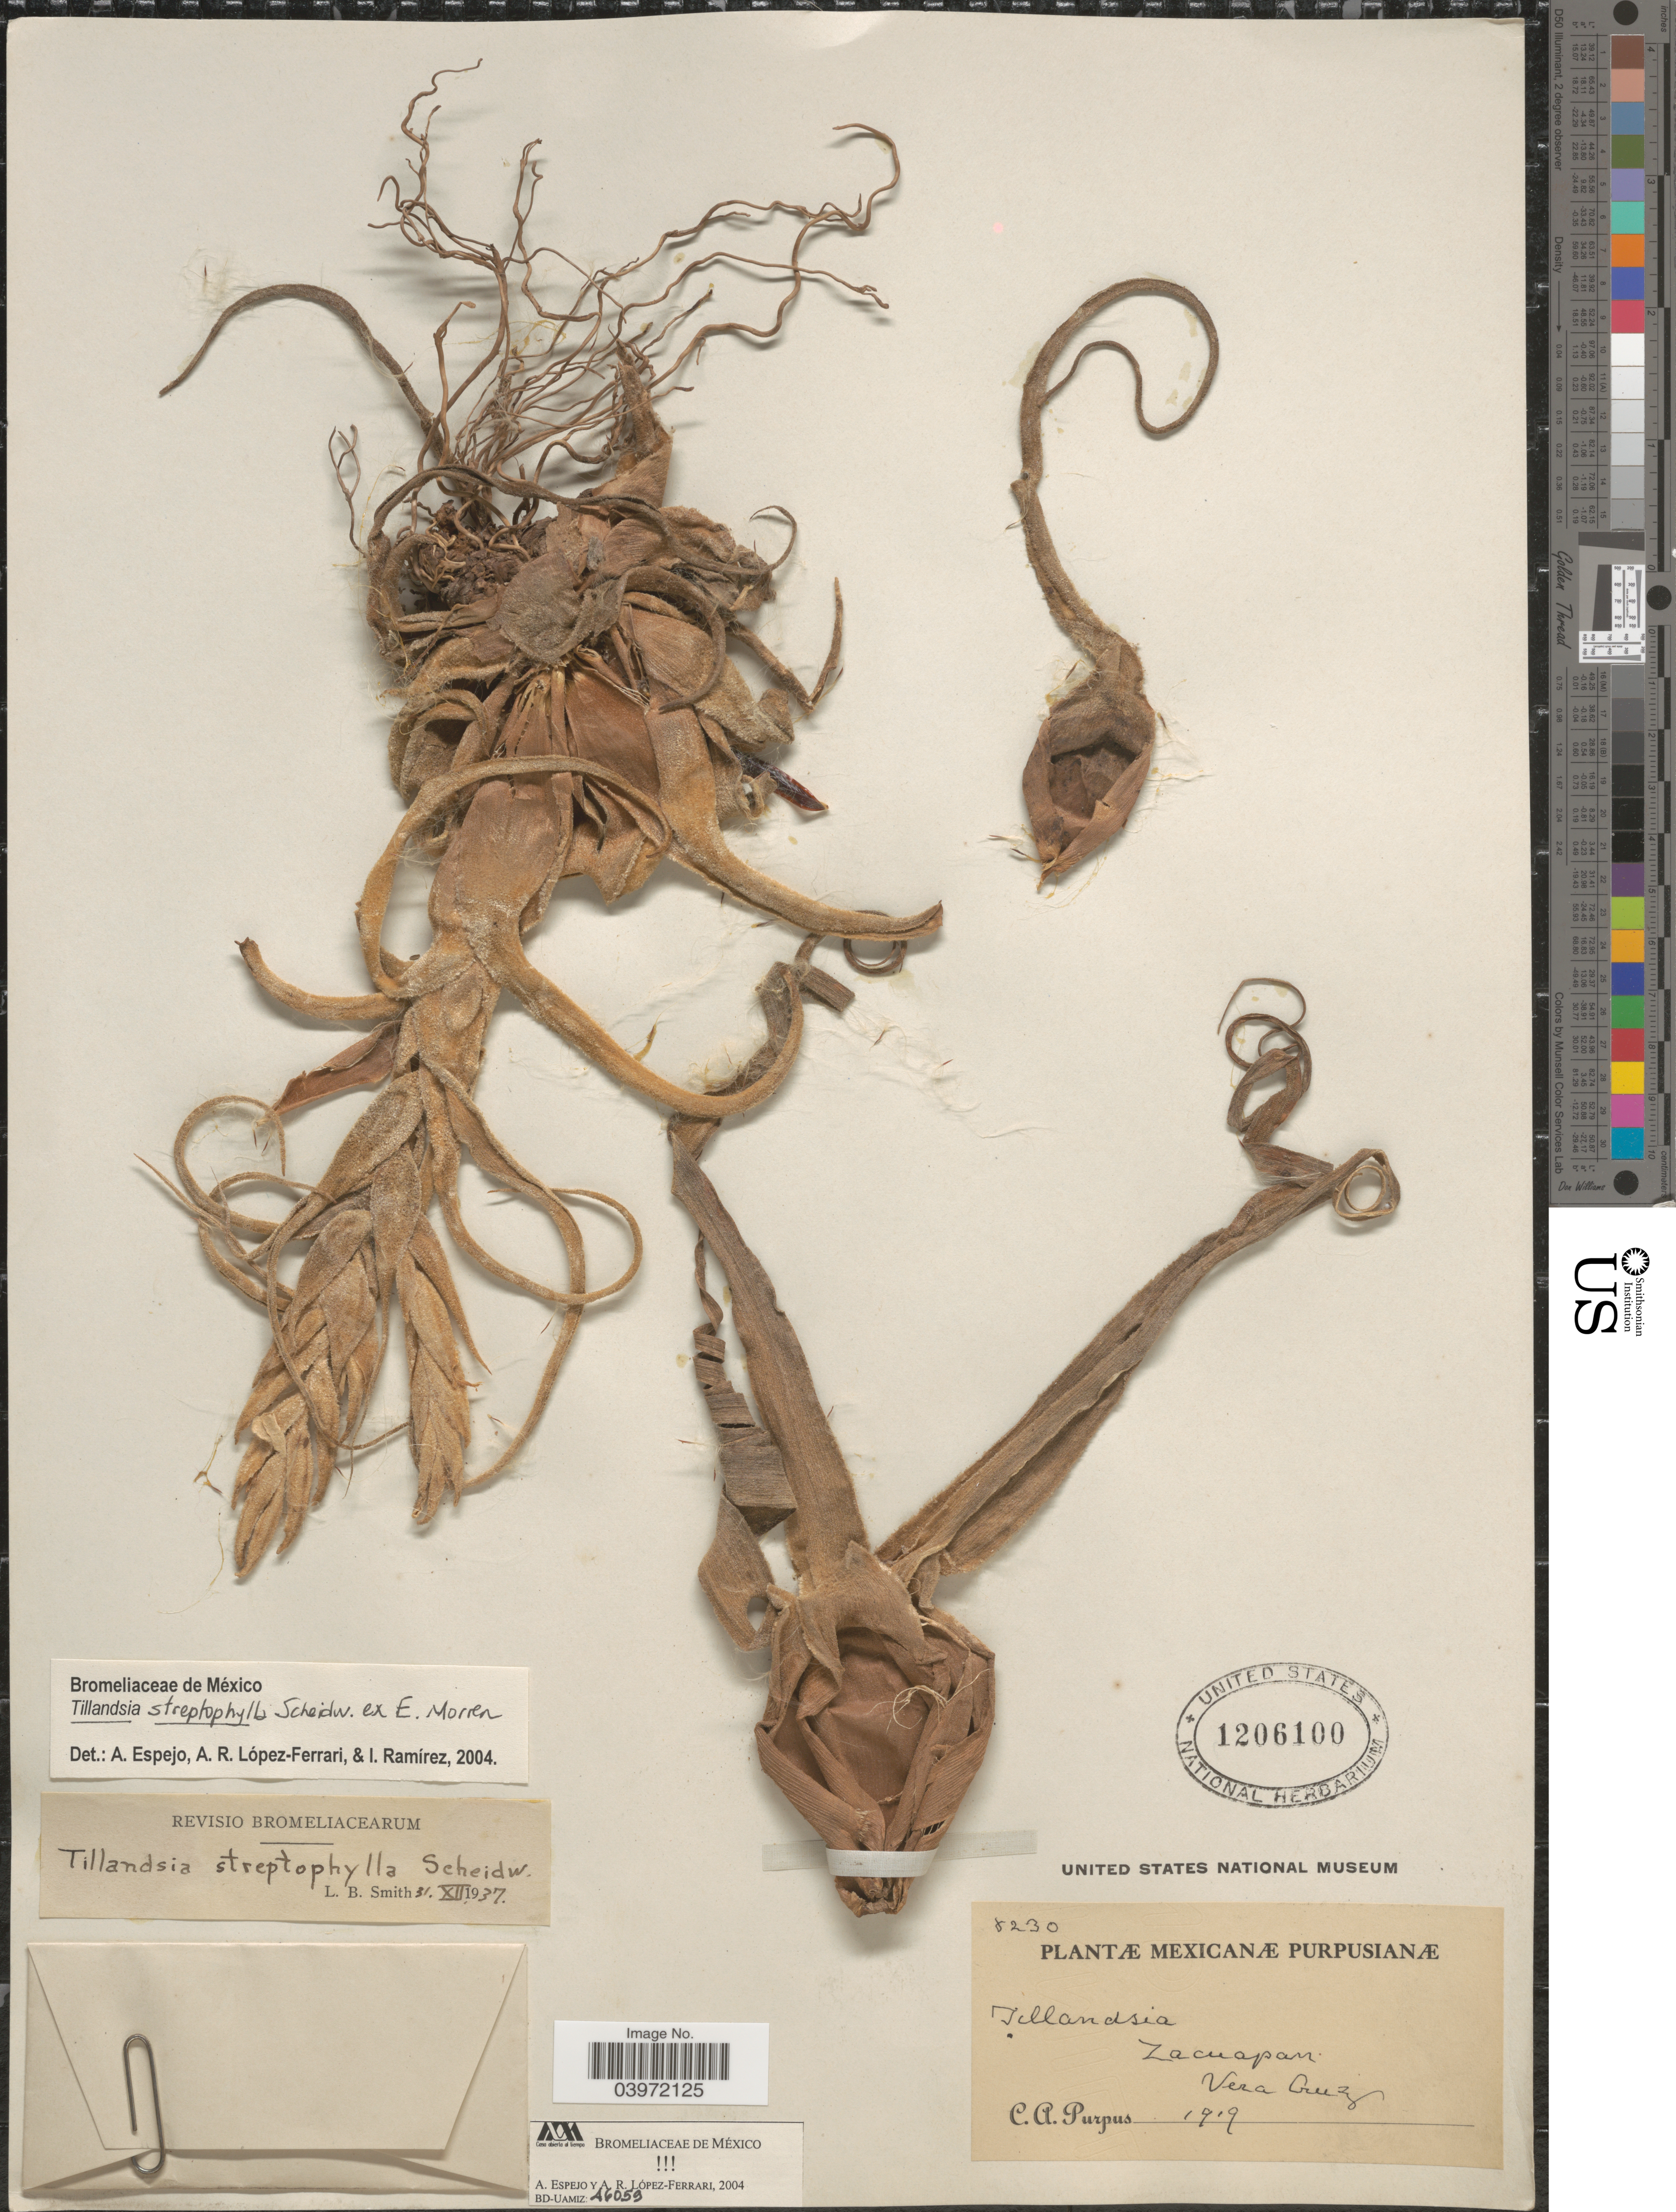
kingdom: Plantae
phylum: Tracheophyta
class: Liliopsida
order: Poales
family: Bromeliaceae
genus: Tillandsia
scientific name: Tillandsia streptophylla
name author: Scheidw. ex C. Morren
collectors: C. A. Purpus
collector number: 5230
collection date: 1919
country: Mexico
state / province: Veracruz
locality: Zacuapan. Vera Cruz.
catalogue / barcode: US 1206100